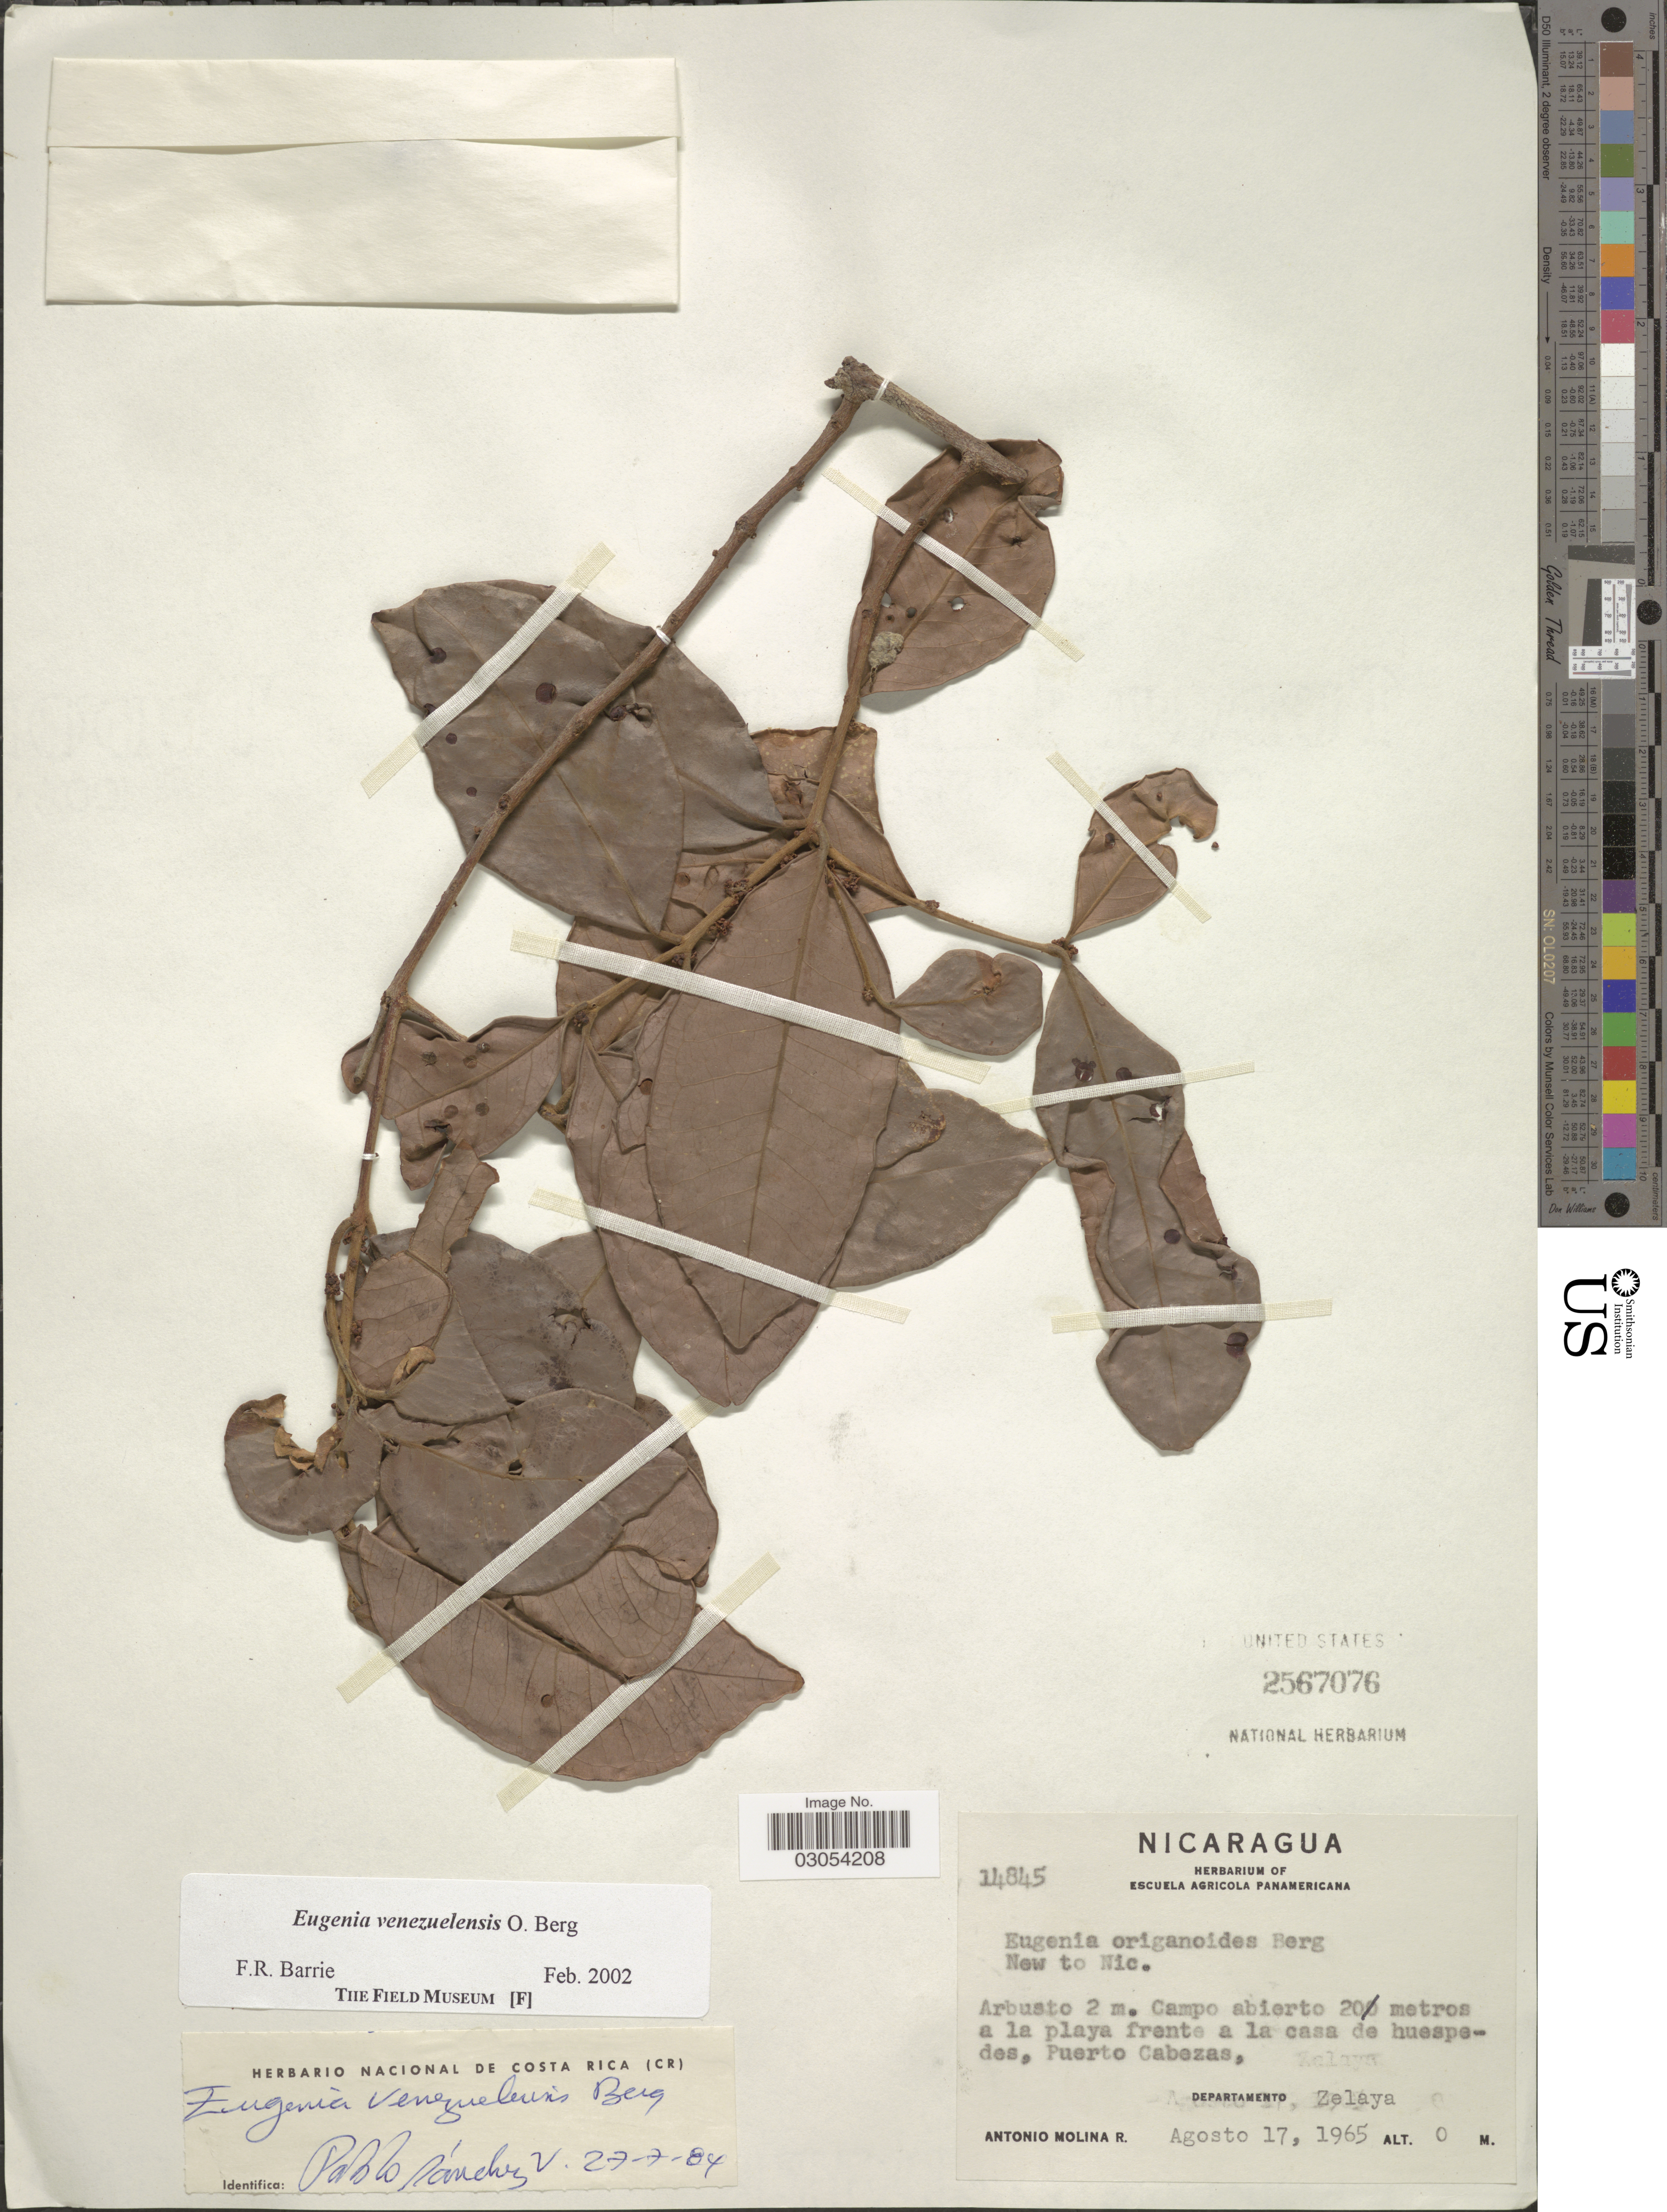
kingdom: Plantae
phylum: Tracheophyta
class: Magnoliopsida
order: Myrtales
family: Myrtaceae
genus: Eugenia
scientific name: Eugenia venezuelensis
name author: O. Berg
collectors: A. Molina R.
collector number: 14845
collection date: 1965-08-17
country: Nicaragua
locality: Puerto Cabezas, Departamento Zelaya.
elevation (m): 0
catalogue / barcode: US 2567076